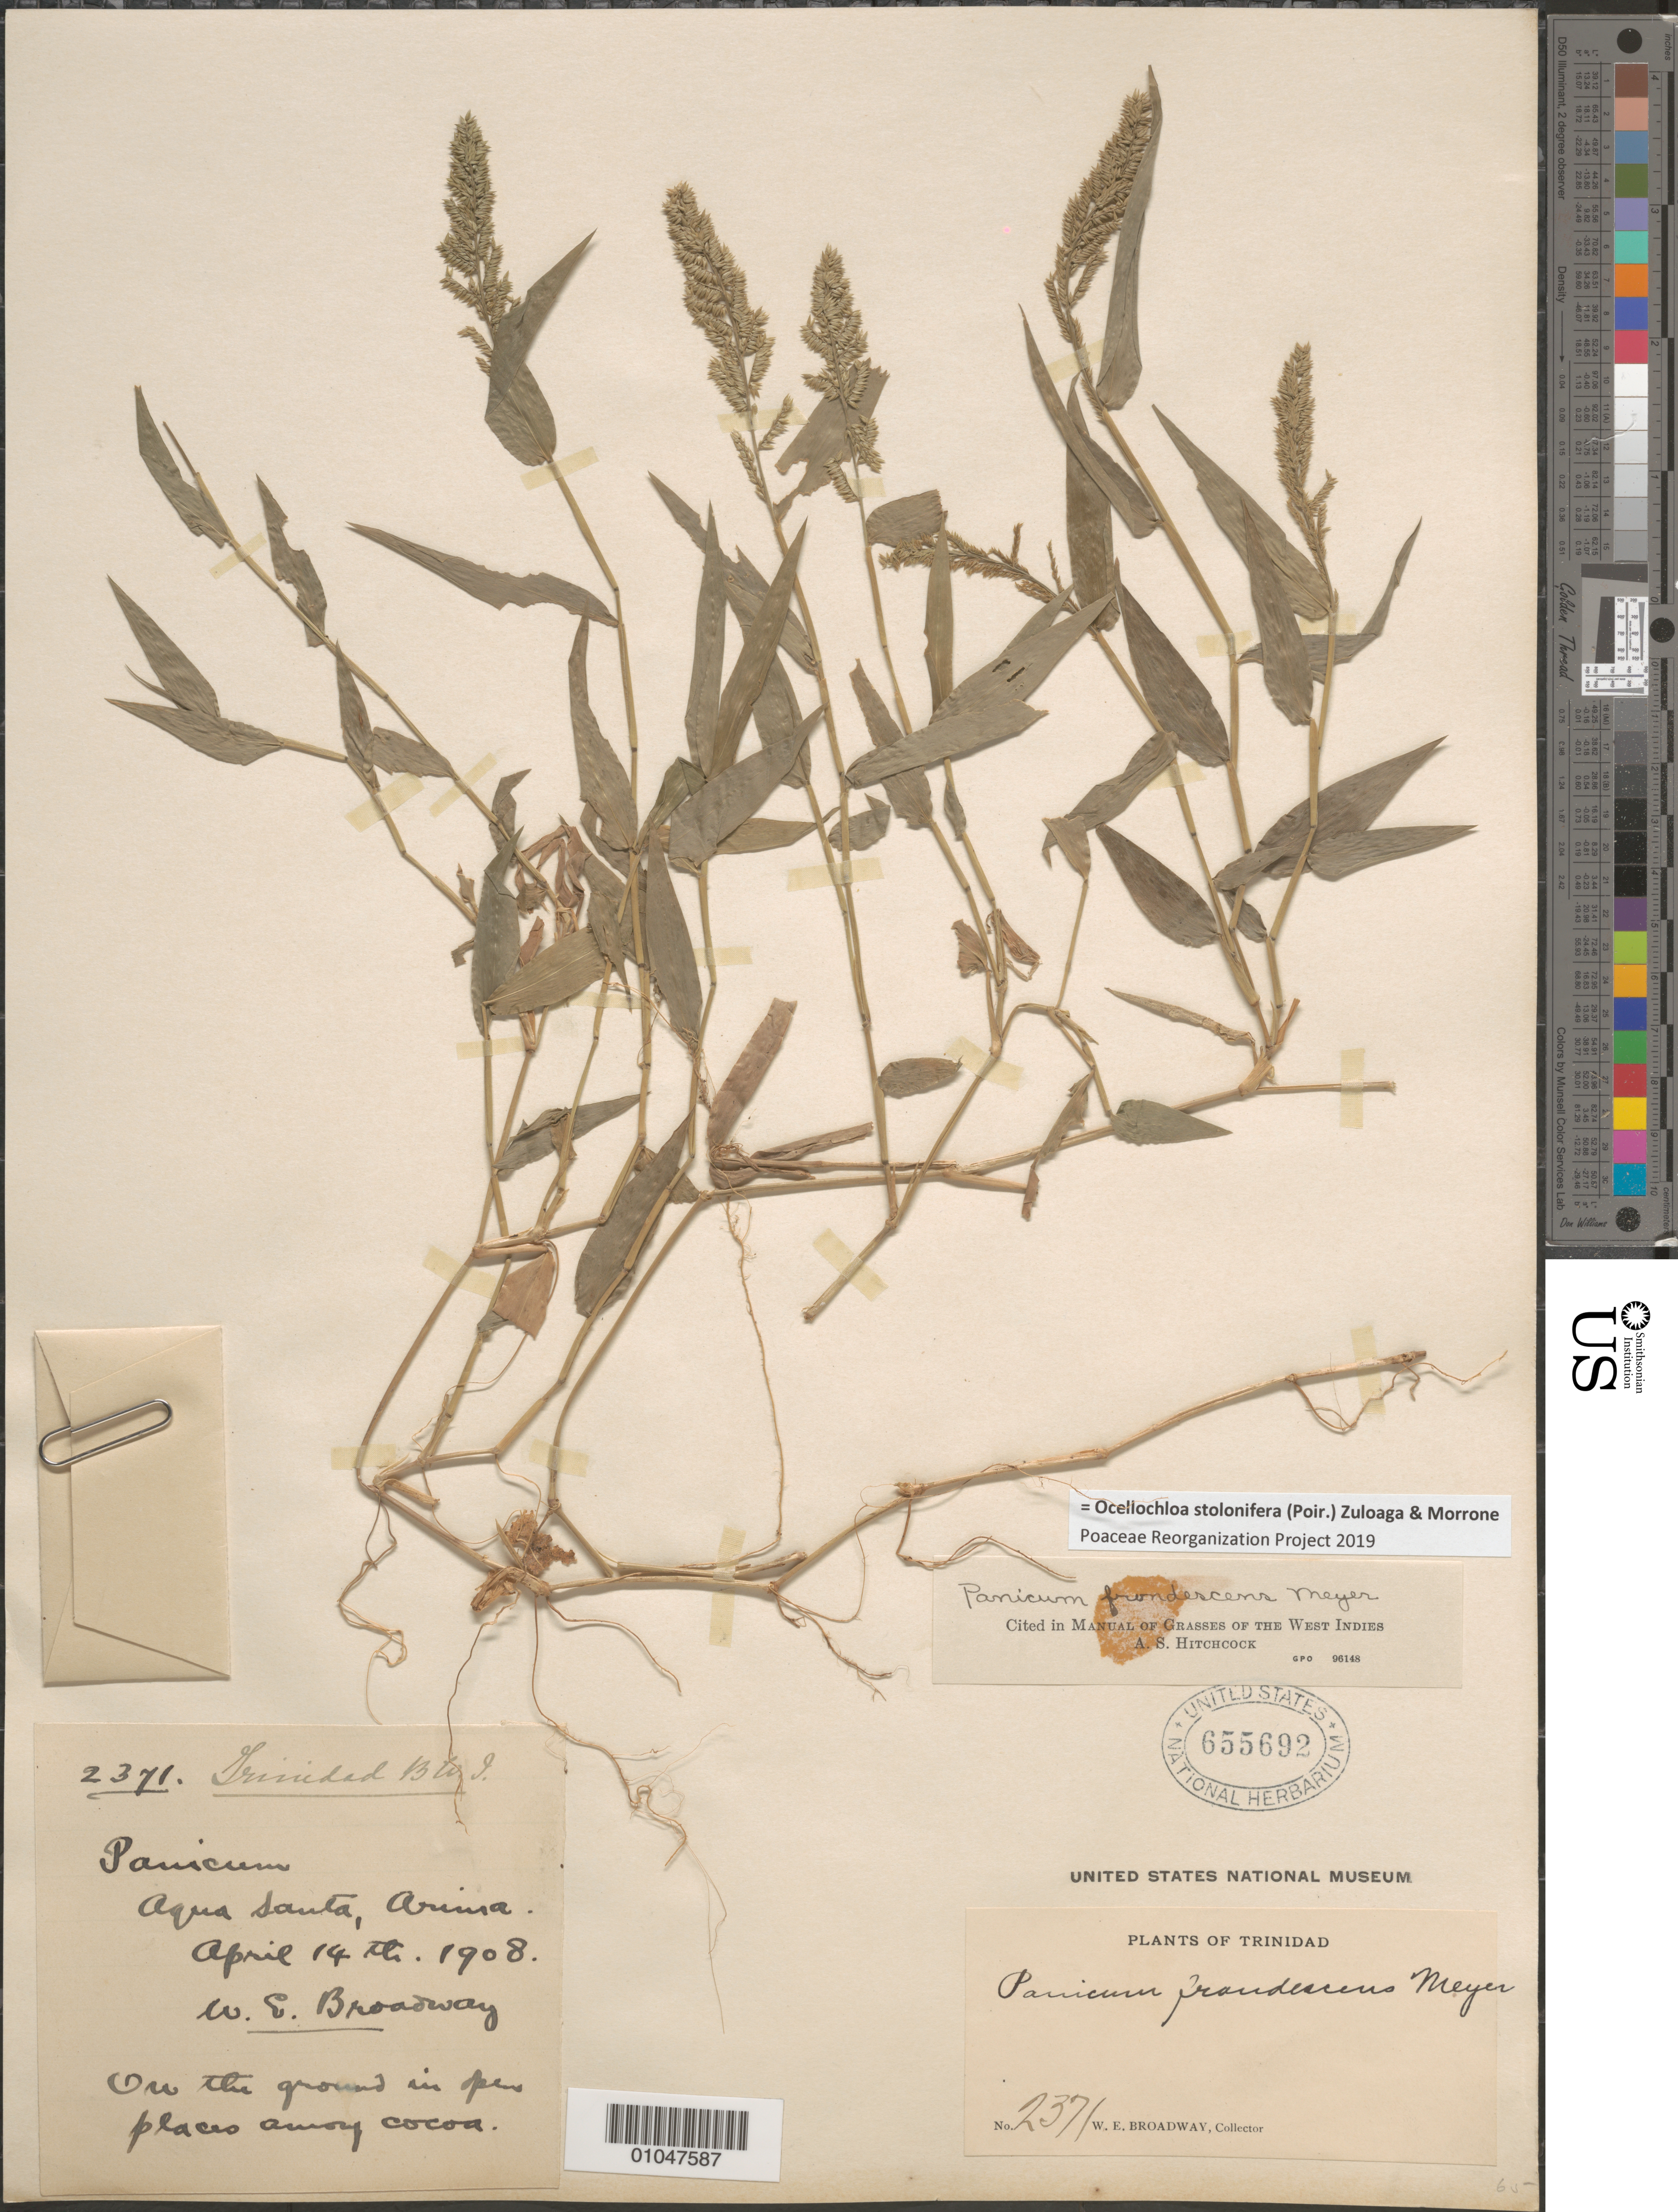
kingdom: Plantae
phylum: Tracheophyta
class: Liliopsida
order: Poales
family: Poaceae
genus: Panicum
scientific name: Panicum frondescens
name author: G. Mey.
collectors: W. E. Broadway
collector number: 2371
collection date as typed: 14 Apr 1908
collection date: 1908-04-14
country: Trinidad and Tobago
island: Trinidad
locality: Aqua Santa, Arima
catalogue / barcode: US 655692